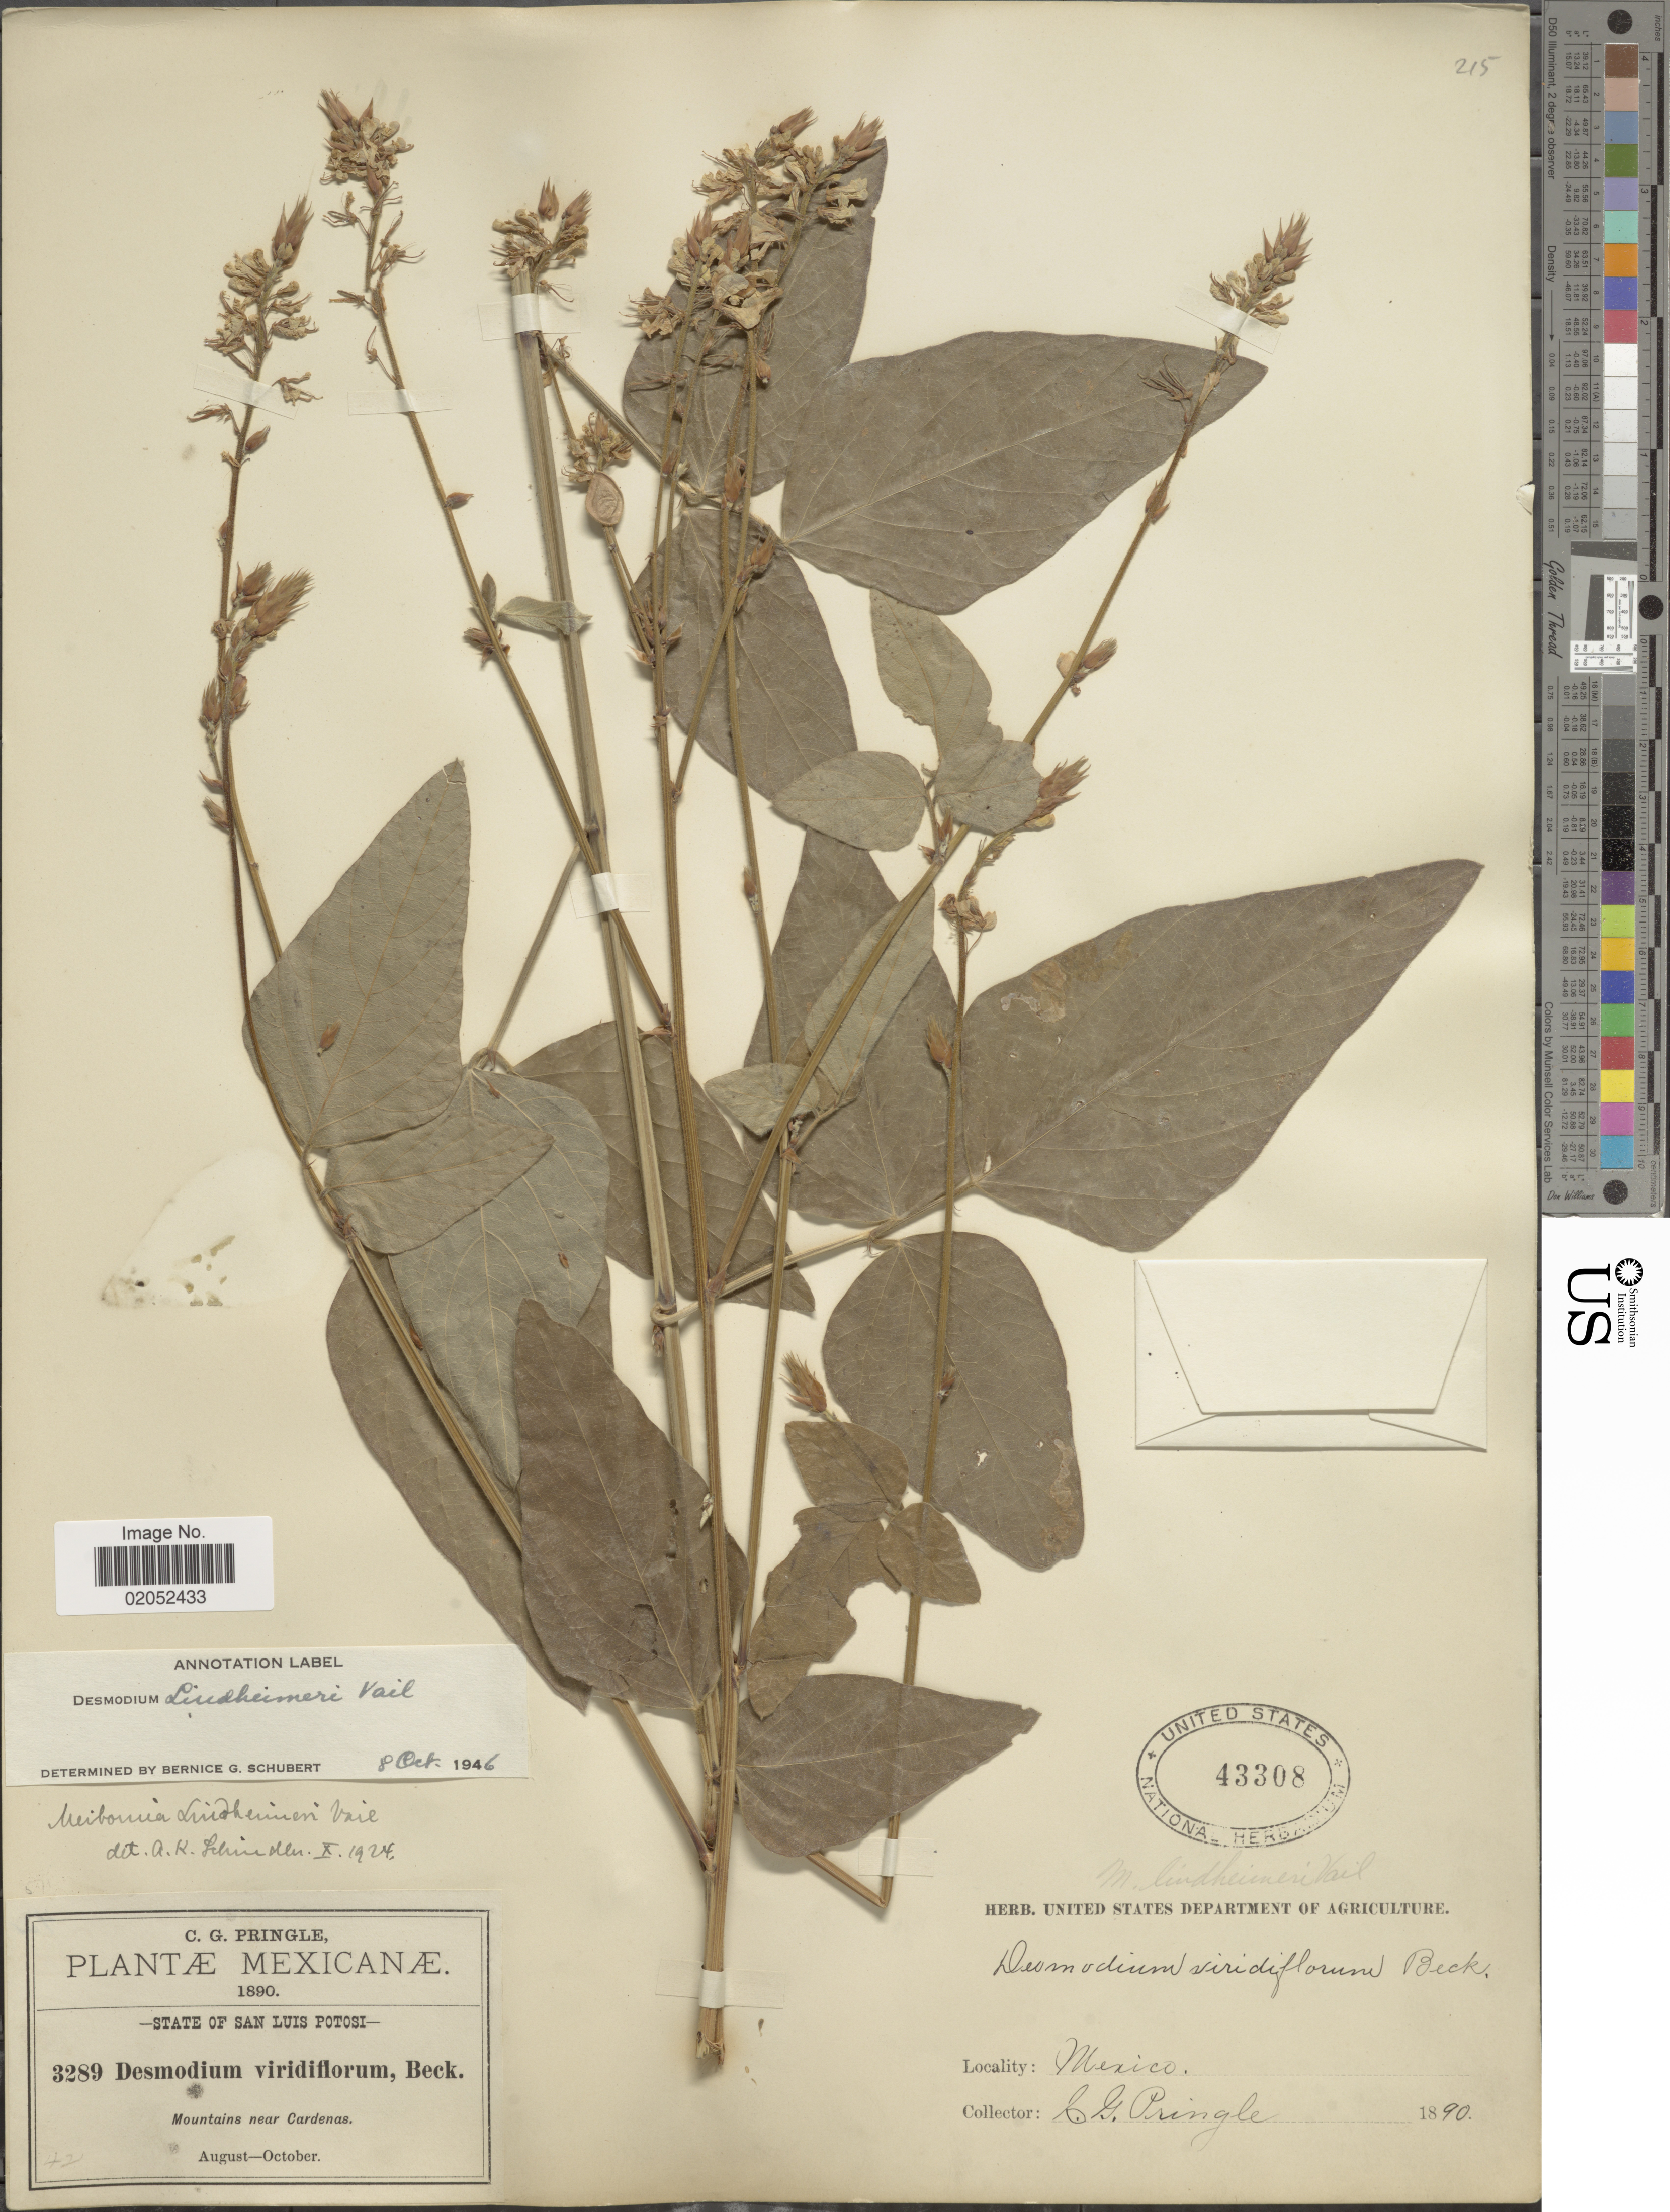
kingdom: Plantae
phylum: Tracheophyta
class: Magnoliopsida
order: Fabales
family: Fabaceae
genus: Desmodium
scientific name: Desmodium lindheimeri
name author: Vail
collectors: C. G. Pringle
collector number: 3289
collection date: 1890-08/1890-10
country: Mexico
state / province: San Luis Potosí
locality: State of San Luis Potosi, Mountains near Cardenas.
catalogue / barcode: US 43308